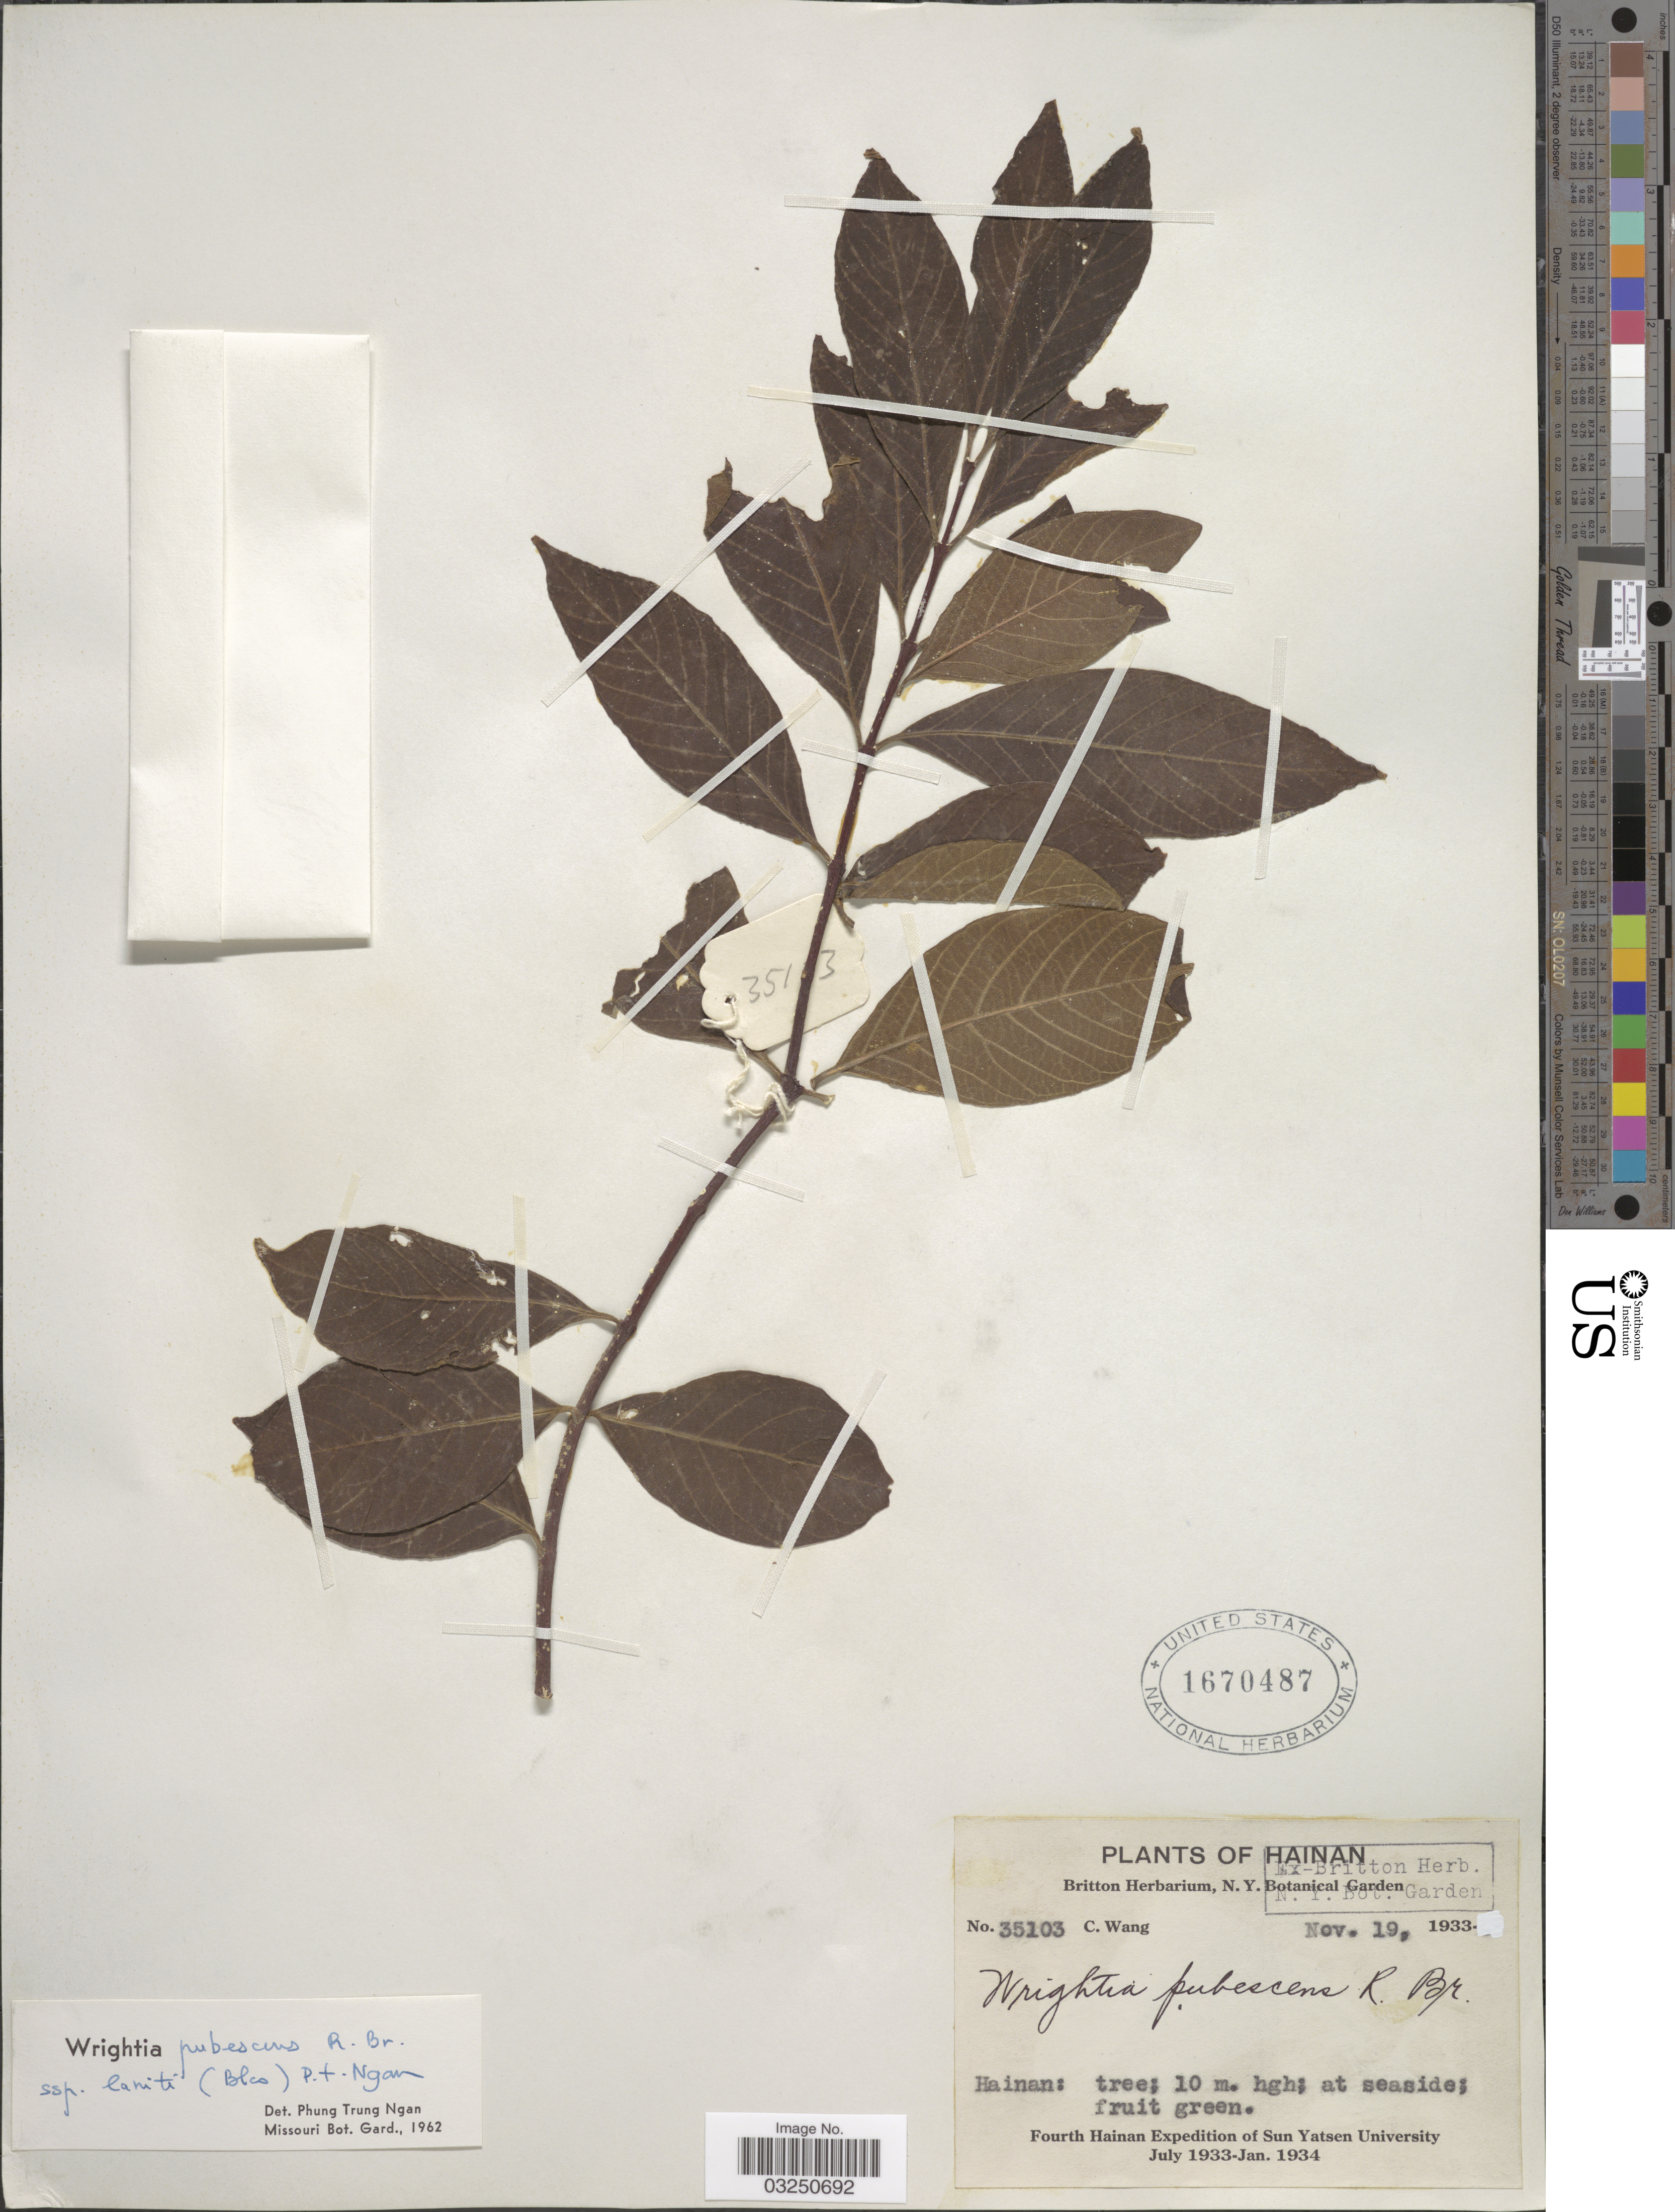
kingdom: Plantae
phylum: Tracheophyta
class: Magnoliopsida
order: Gentianales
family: Apocynaceae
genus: Wrightia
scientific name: Wrightia pubescens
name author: R. Br.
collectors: C. Wang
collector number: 35103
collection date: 1933-11-19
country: China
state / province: Hainan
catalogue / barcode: US 1670487